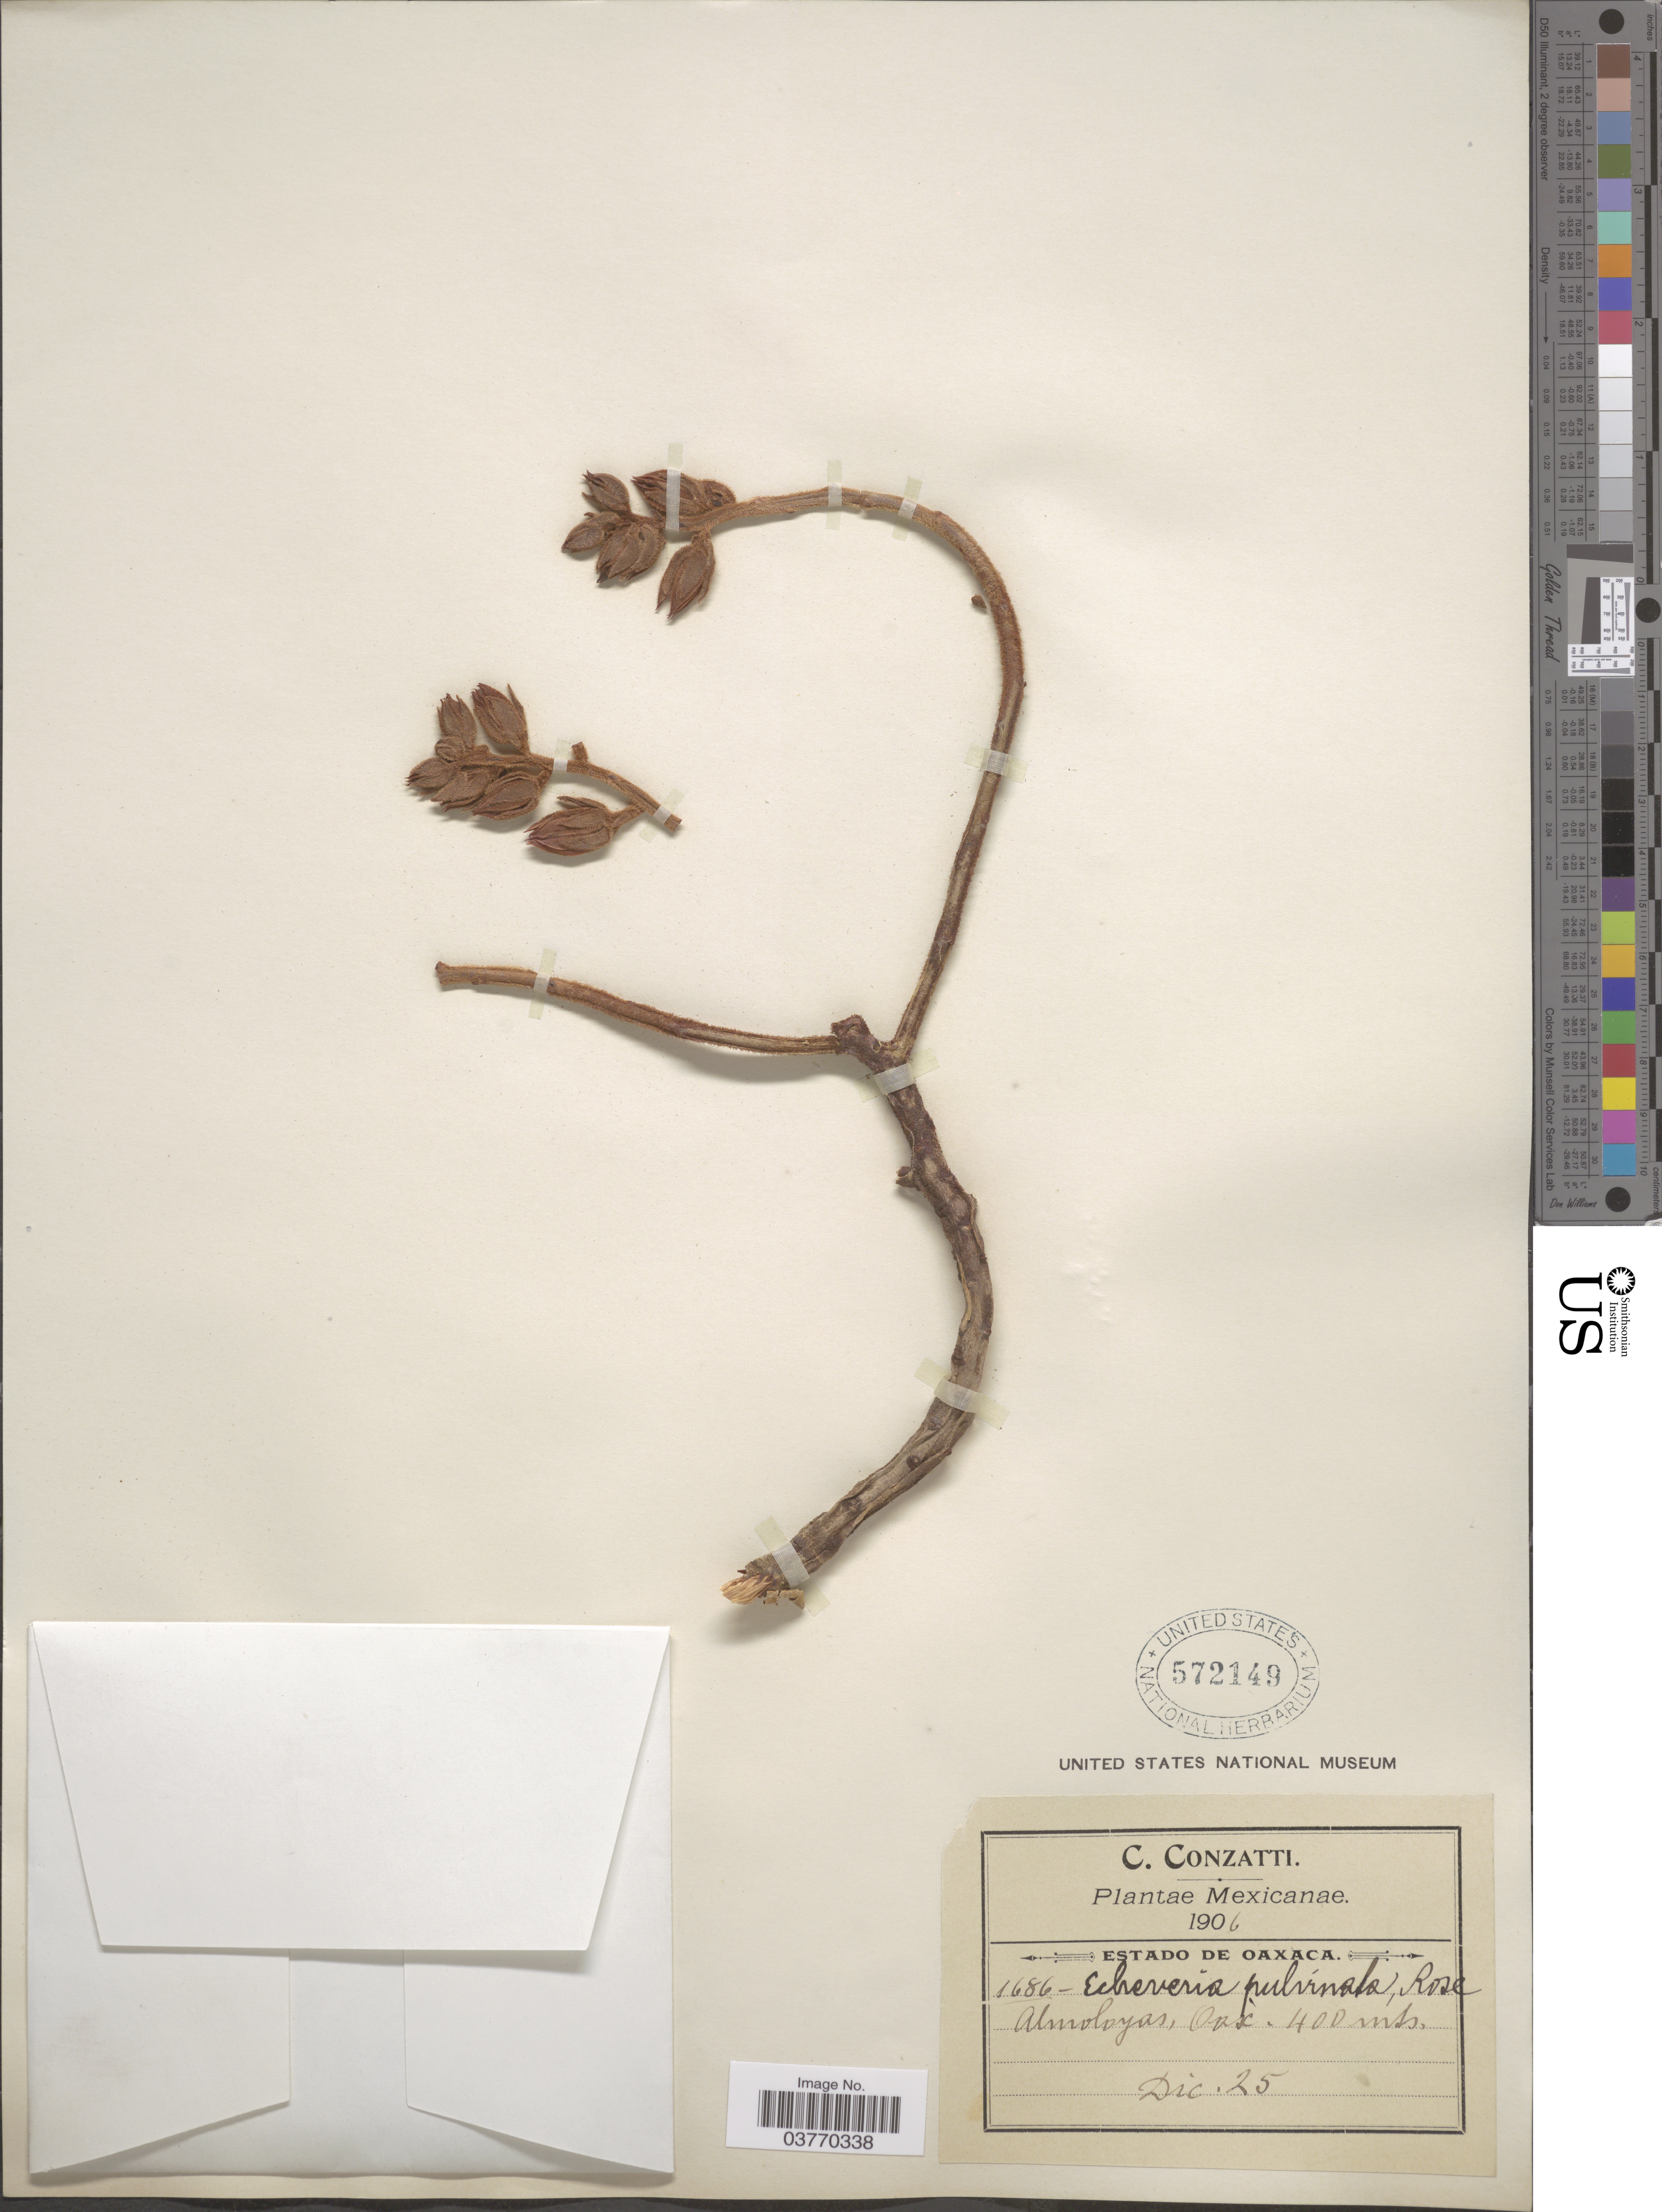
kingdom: Plantae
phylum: Tracheophyta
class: Magnoliopsida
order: Saxifragales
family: Crassulaceae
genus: Echeveria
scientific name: Echeveria pulvinata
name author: Rose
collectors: C. Conzatti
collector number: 1686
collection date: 1906-12-25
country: Mexico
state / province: Oaxaca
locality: Almoloyas.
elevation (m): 400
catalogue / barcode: US 572149